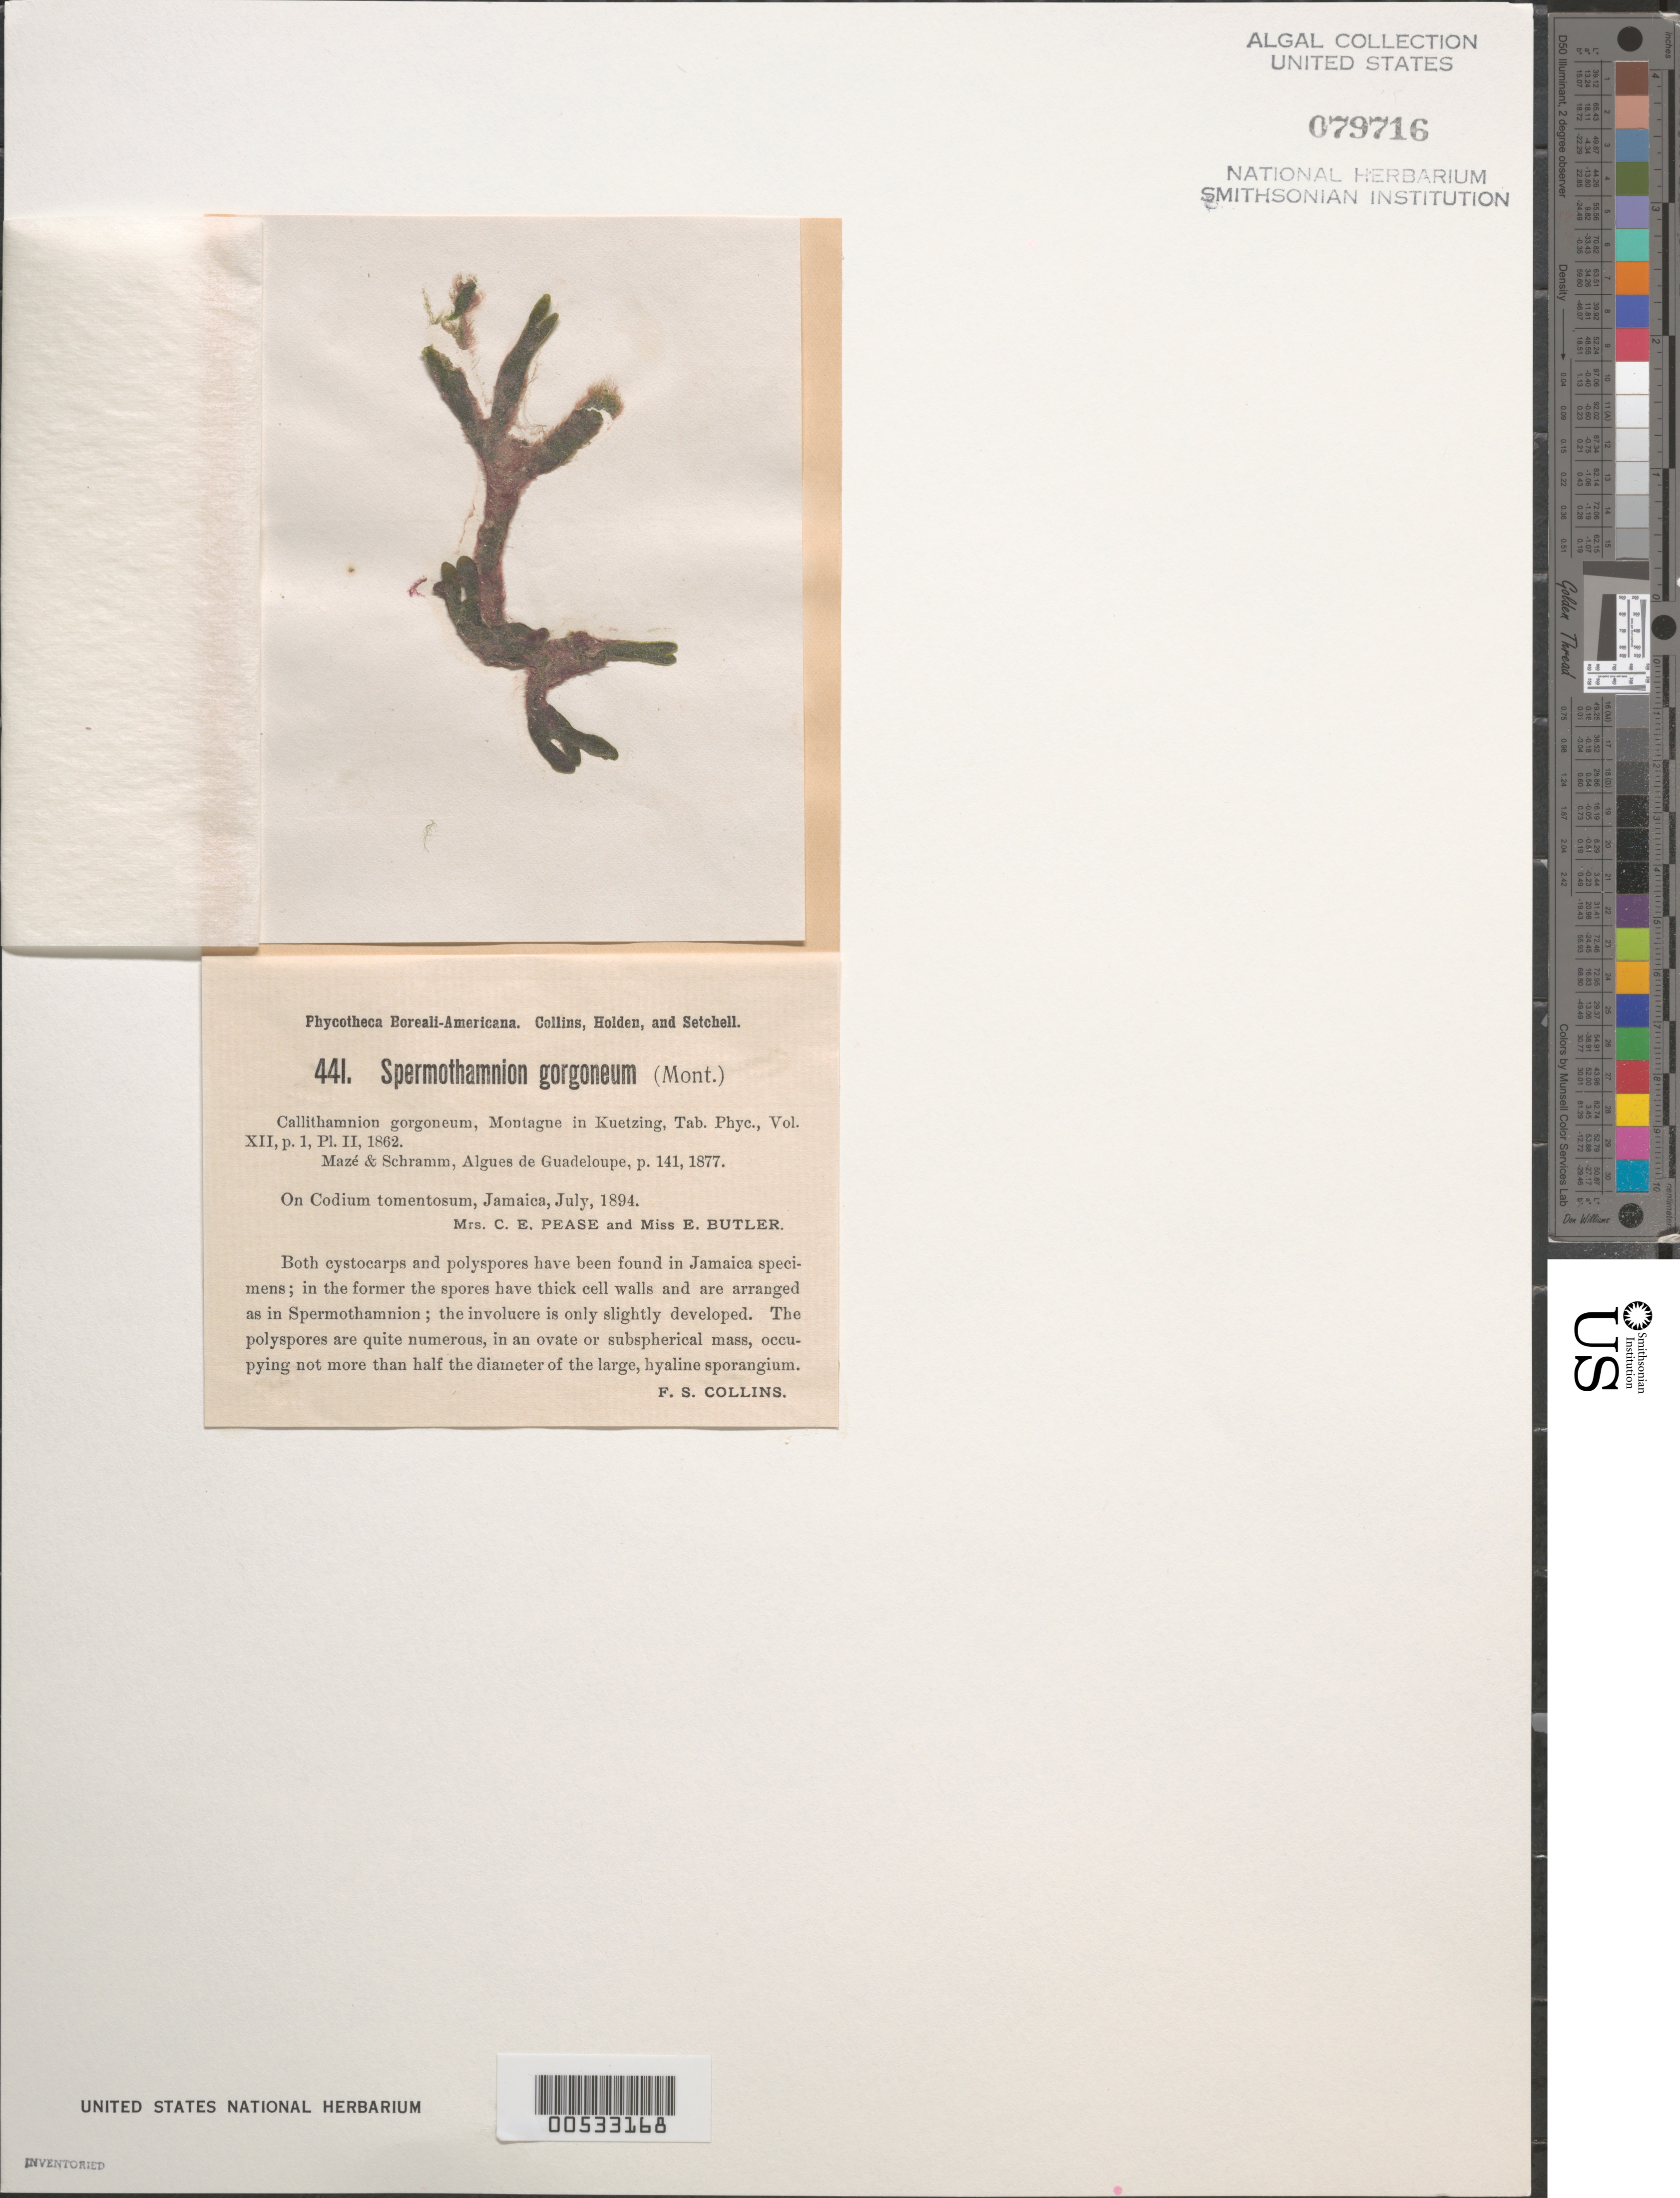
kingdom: Plantae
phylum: Rhodophyta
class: Florideophyceae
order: Ceramiales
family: Wrangeliaceae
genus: Tiffaniella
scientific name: Tiffaniella gorgonea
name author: (Montagne) Doty & Menez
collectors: C. Pease & E. Butler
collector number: PB-A 441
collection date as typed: Jul 1894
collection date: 1894-07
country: Jamaica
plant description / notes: Collins, Holden & Setchell, Phycotheca Boreali-Americana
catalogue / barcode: US 79716